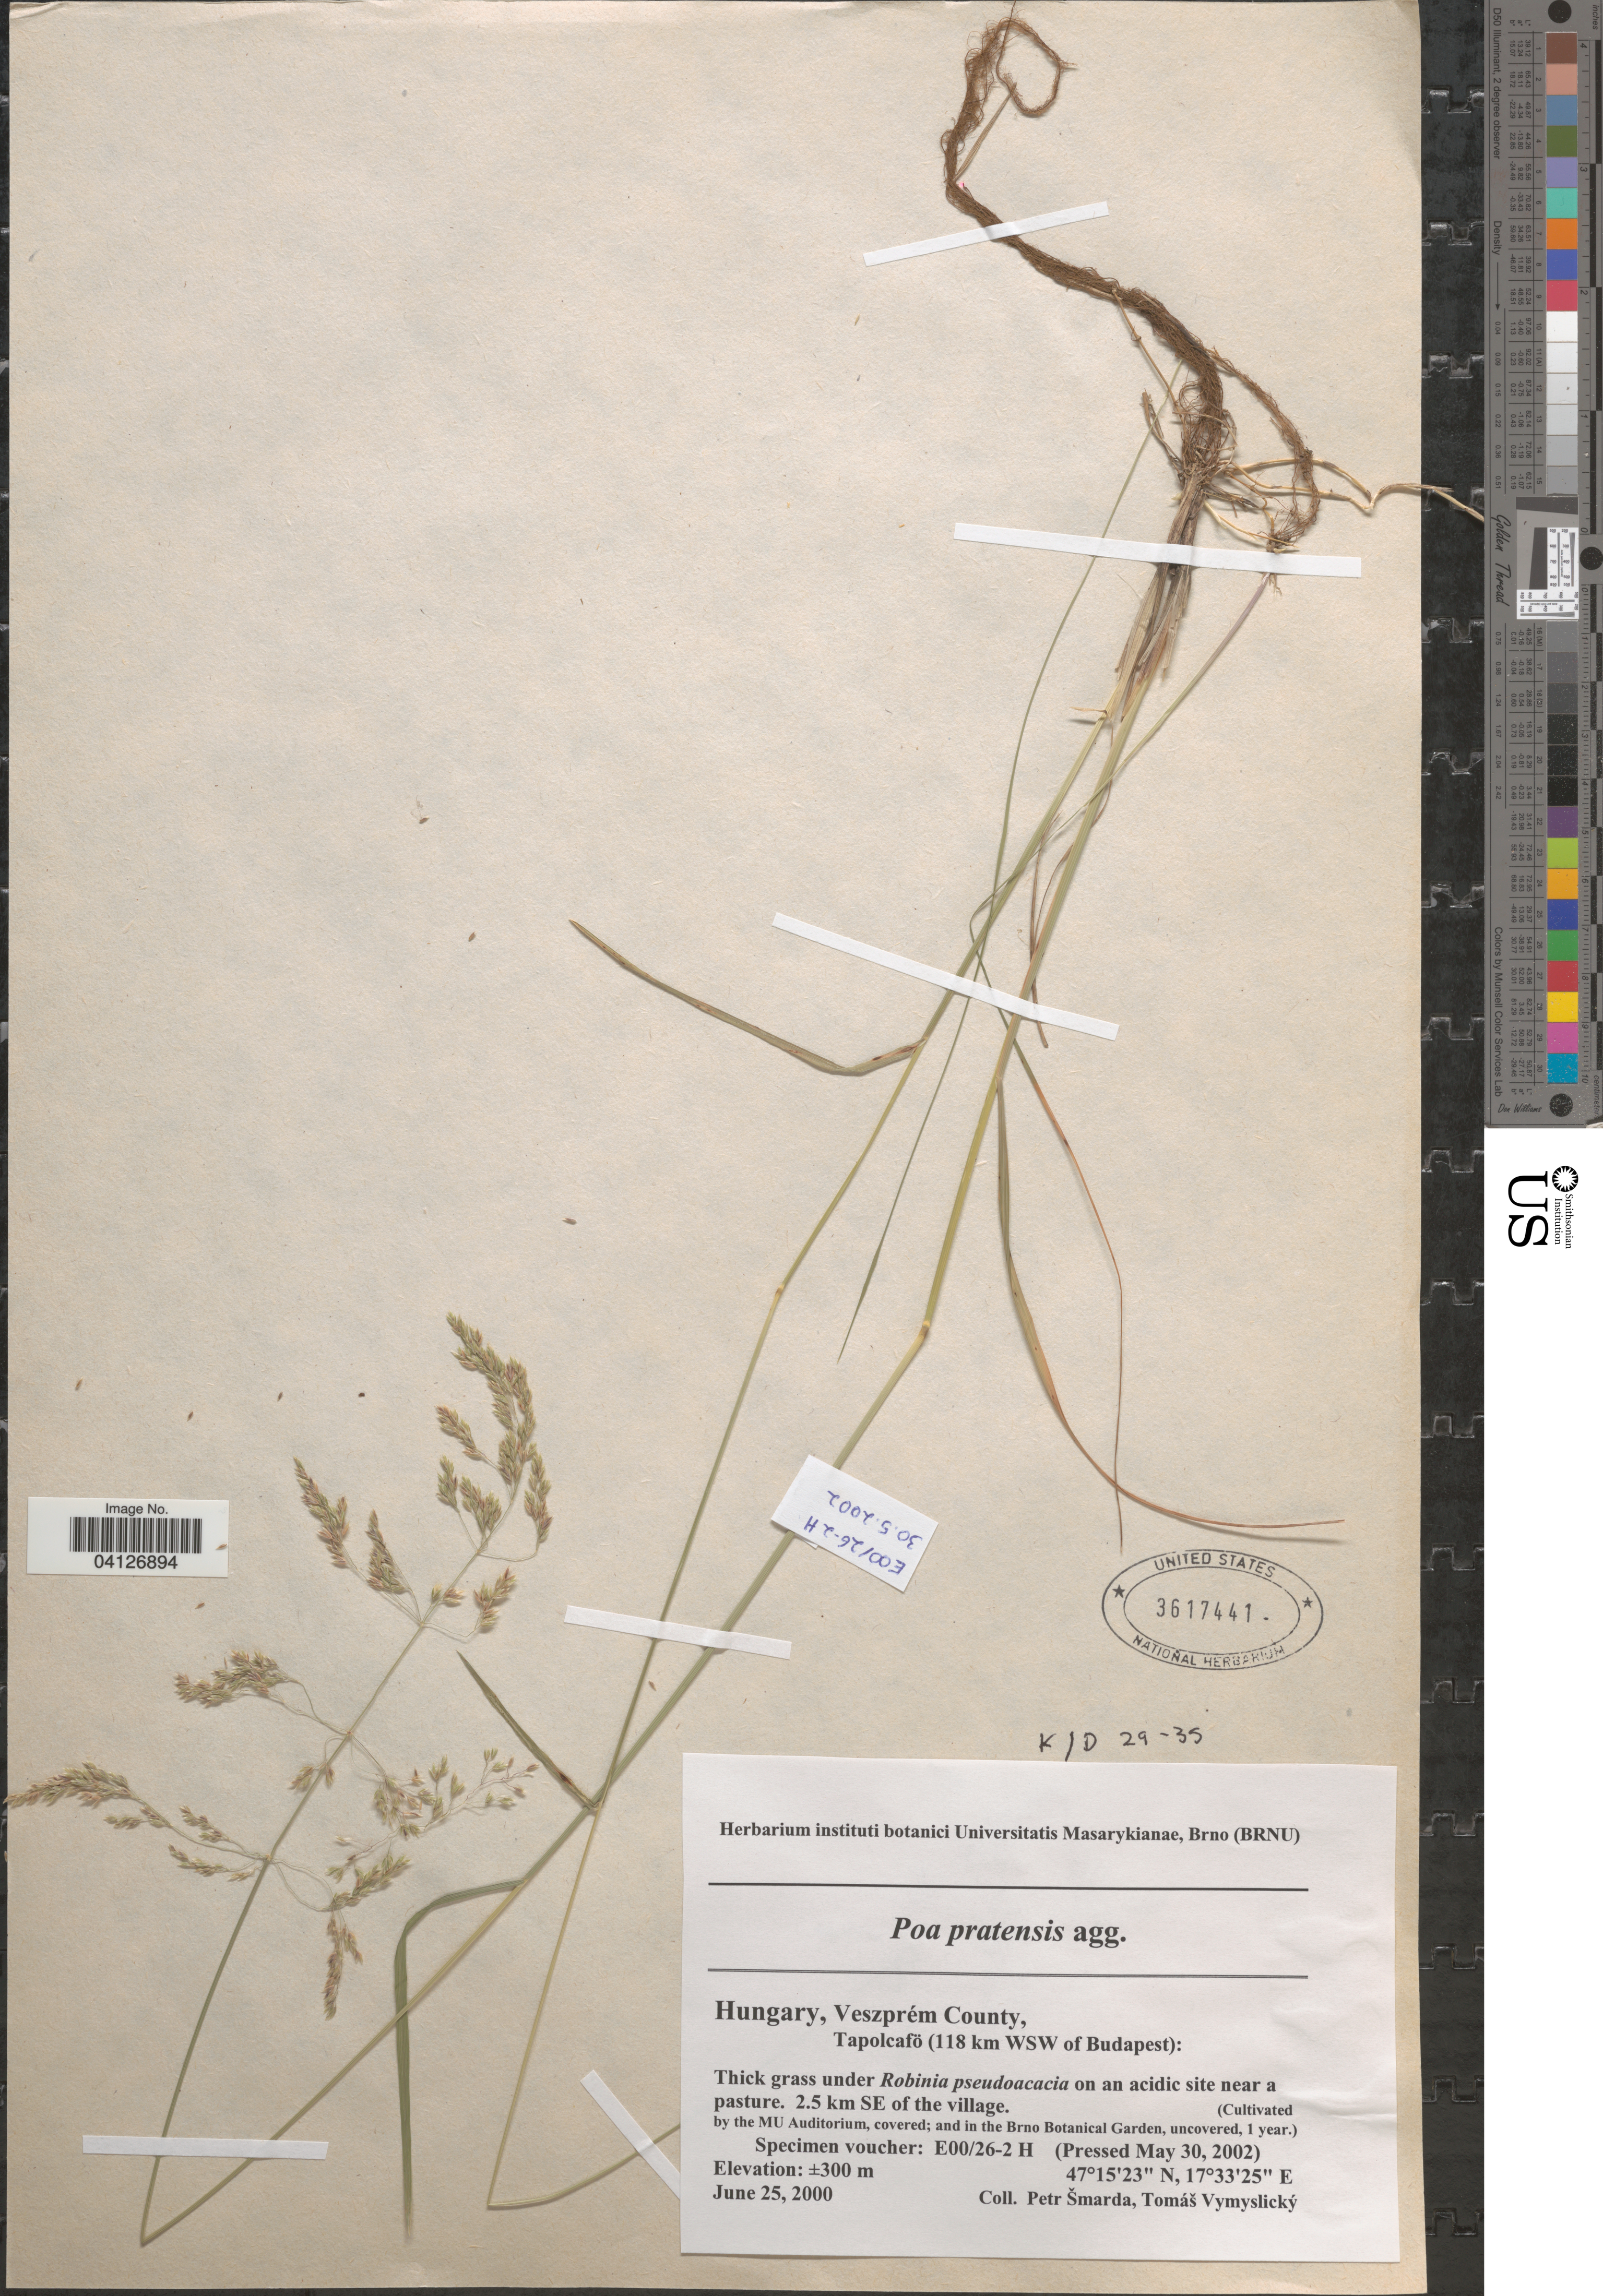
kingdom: Plantae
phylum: Tracheophyta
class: Liliopsida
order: Poales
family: Poaceae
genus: Poa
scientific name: Poa pratensis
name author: L.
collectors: Ex herb. instituti botanici Universitatis Masarykianae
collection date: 2002-05-30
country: Czechia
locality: By the MU Auditorium, covered; and in the Brno Botanical Garden, uncovered, 1 year.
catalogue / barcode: US 3617441